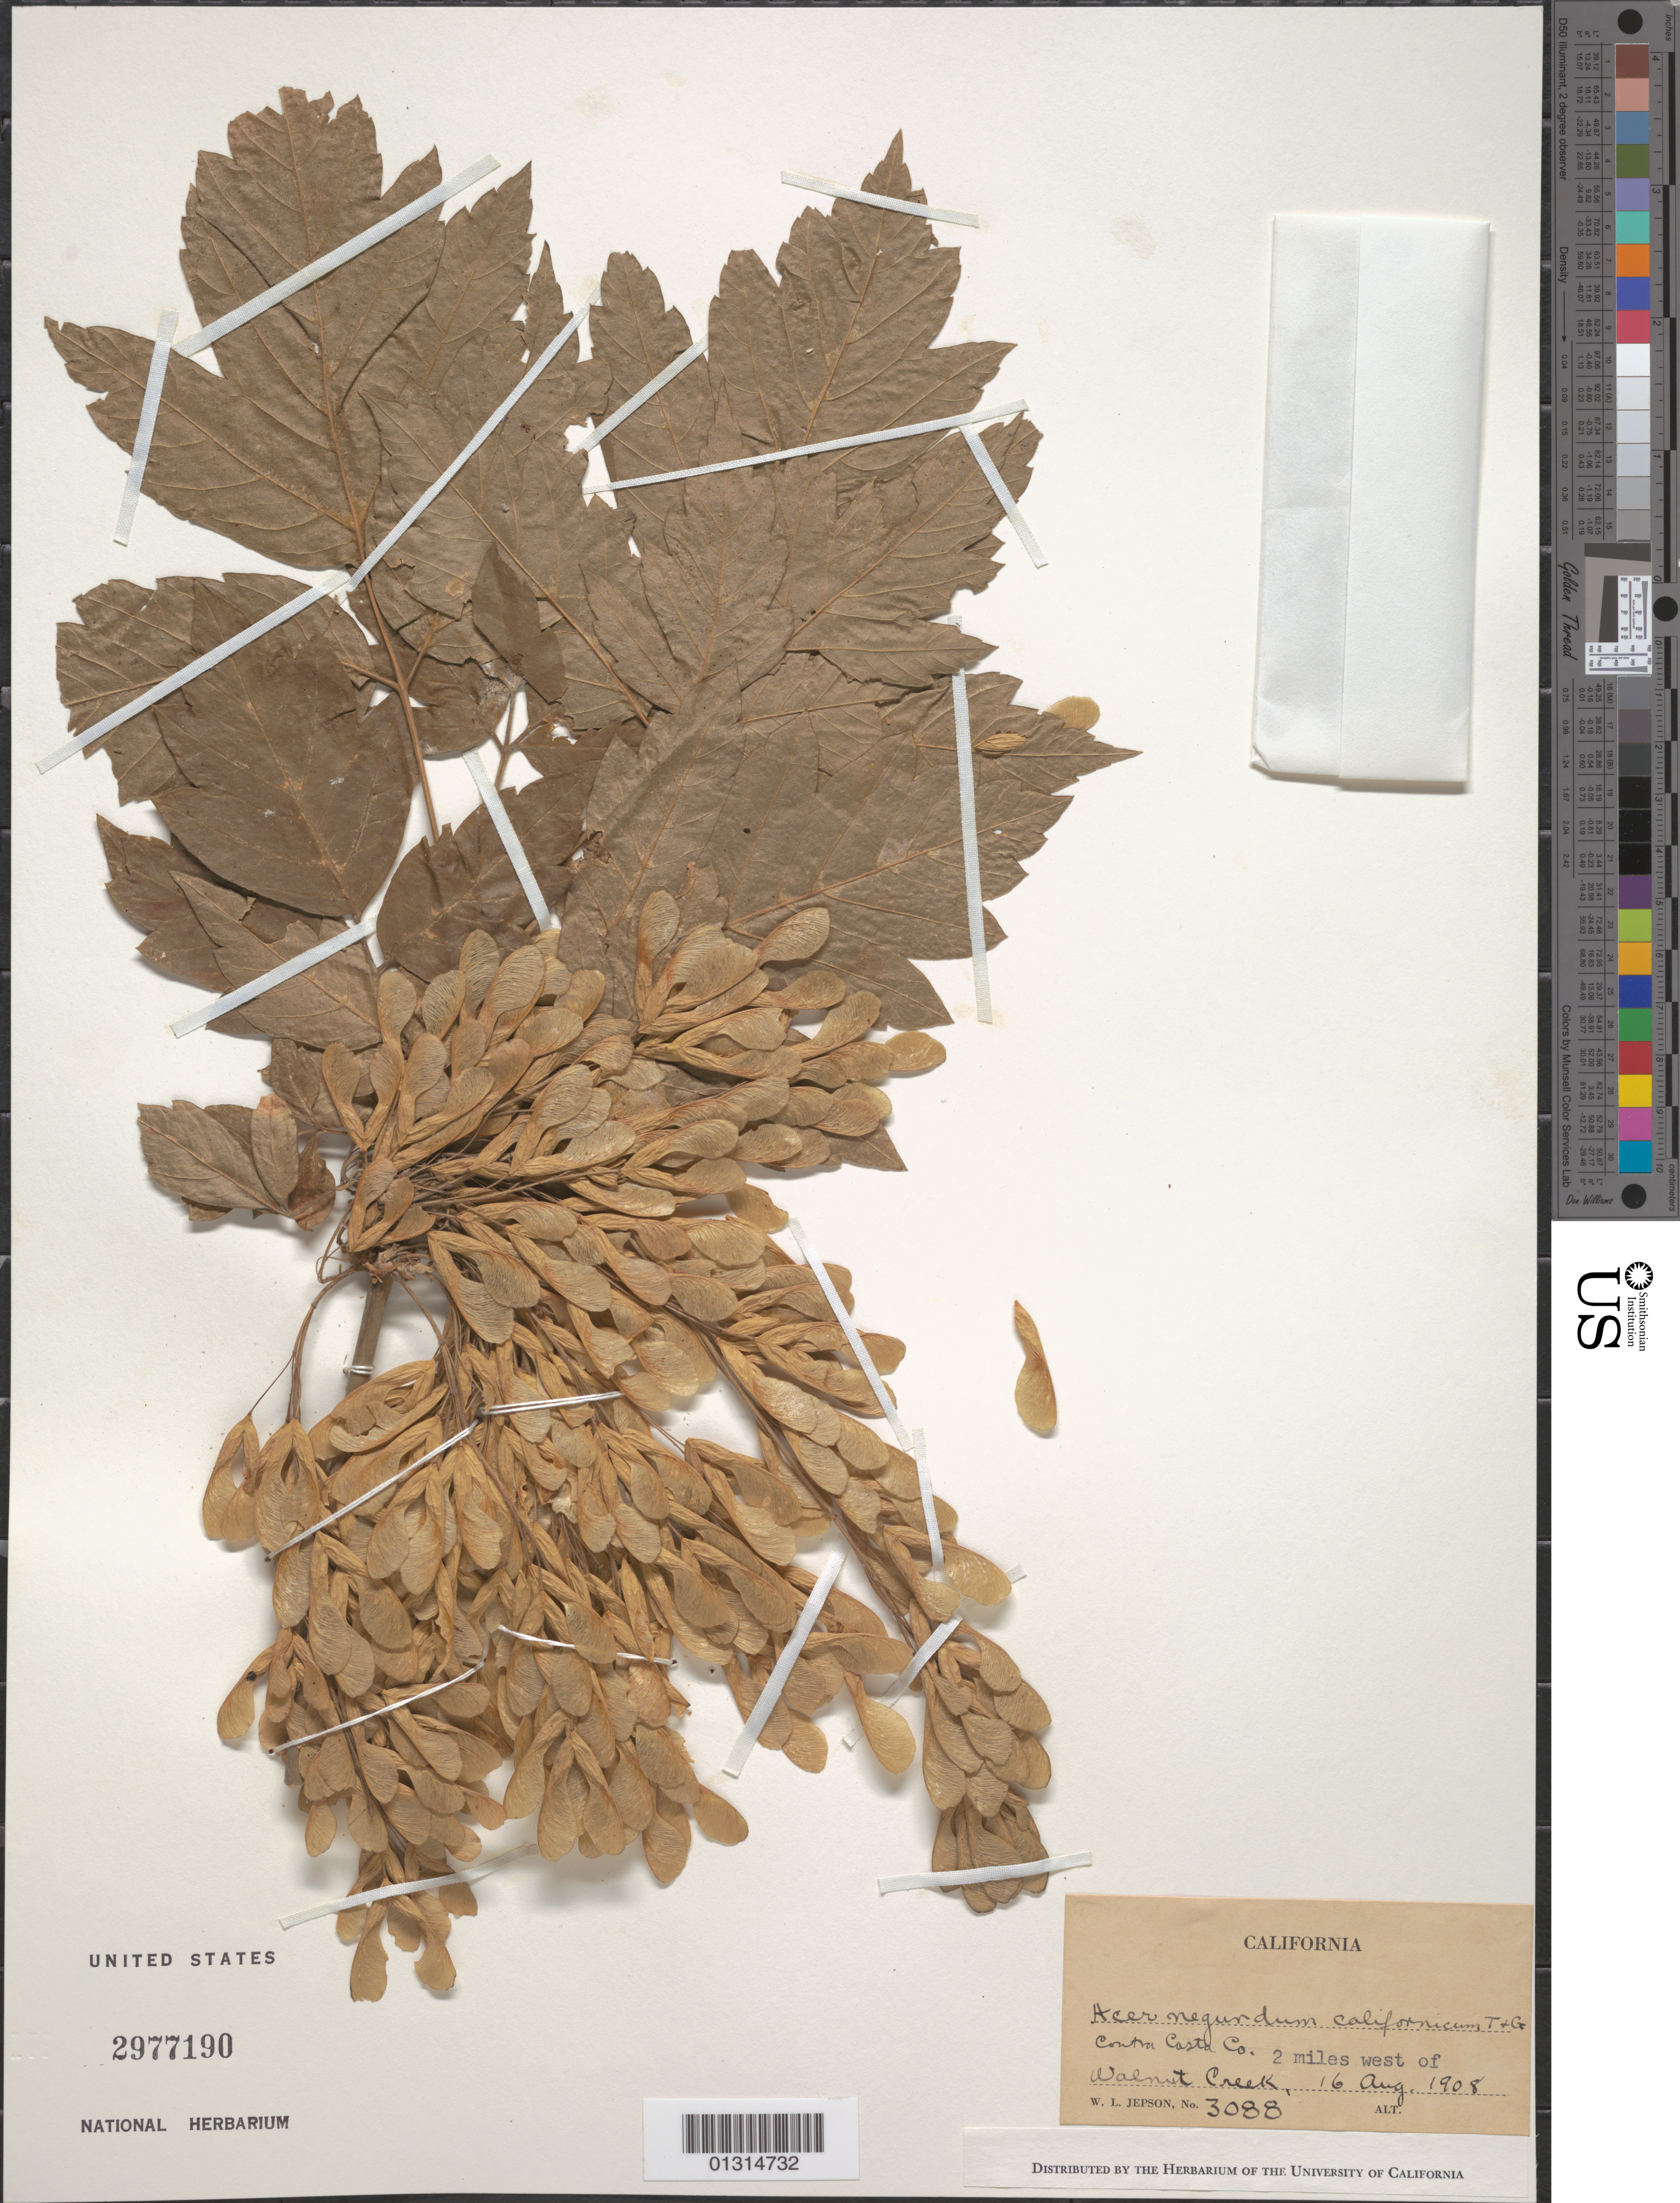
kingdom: Plantae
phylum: Tracheophyta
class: Magnoliopsida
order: Sapindales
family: Sapindaceae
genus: Acer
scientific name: Acer negundo subsp. californicum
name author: (Torr. & A. Gray) Wesm.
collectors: W. L. Jepson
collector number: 3088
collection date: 1908-08-16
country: United States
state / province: California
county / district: Contra Costa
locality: Contra Costa County, 2 miles W of Walnut Creek.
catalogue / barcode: US 2977190